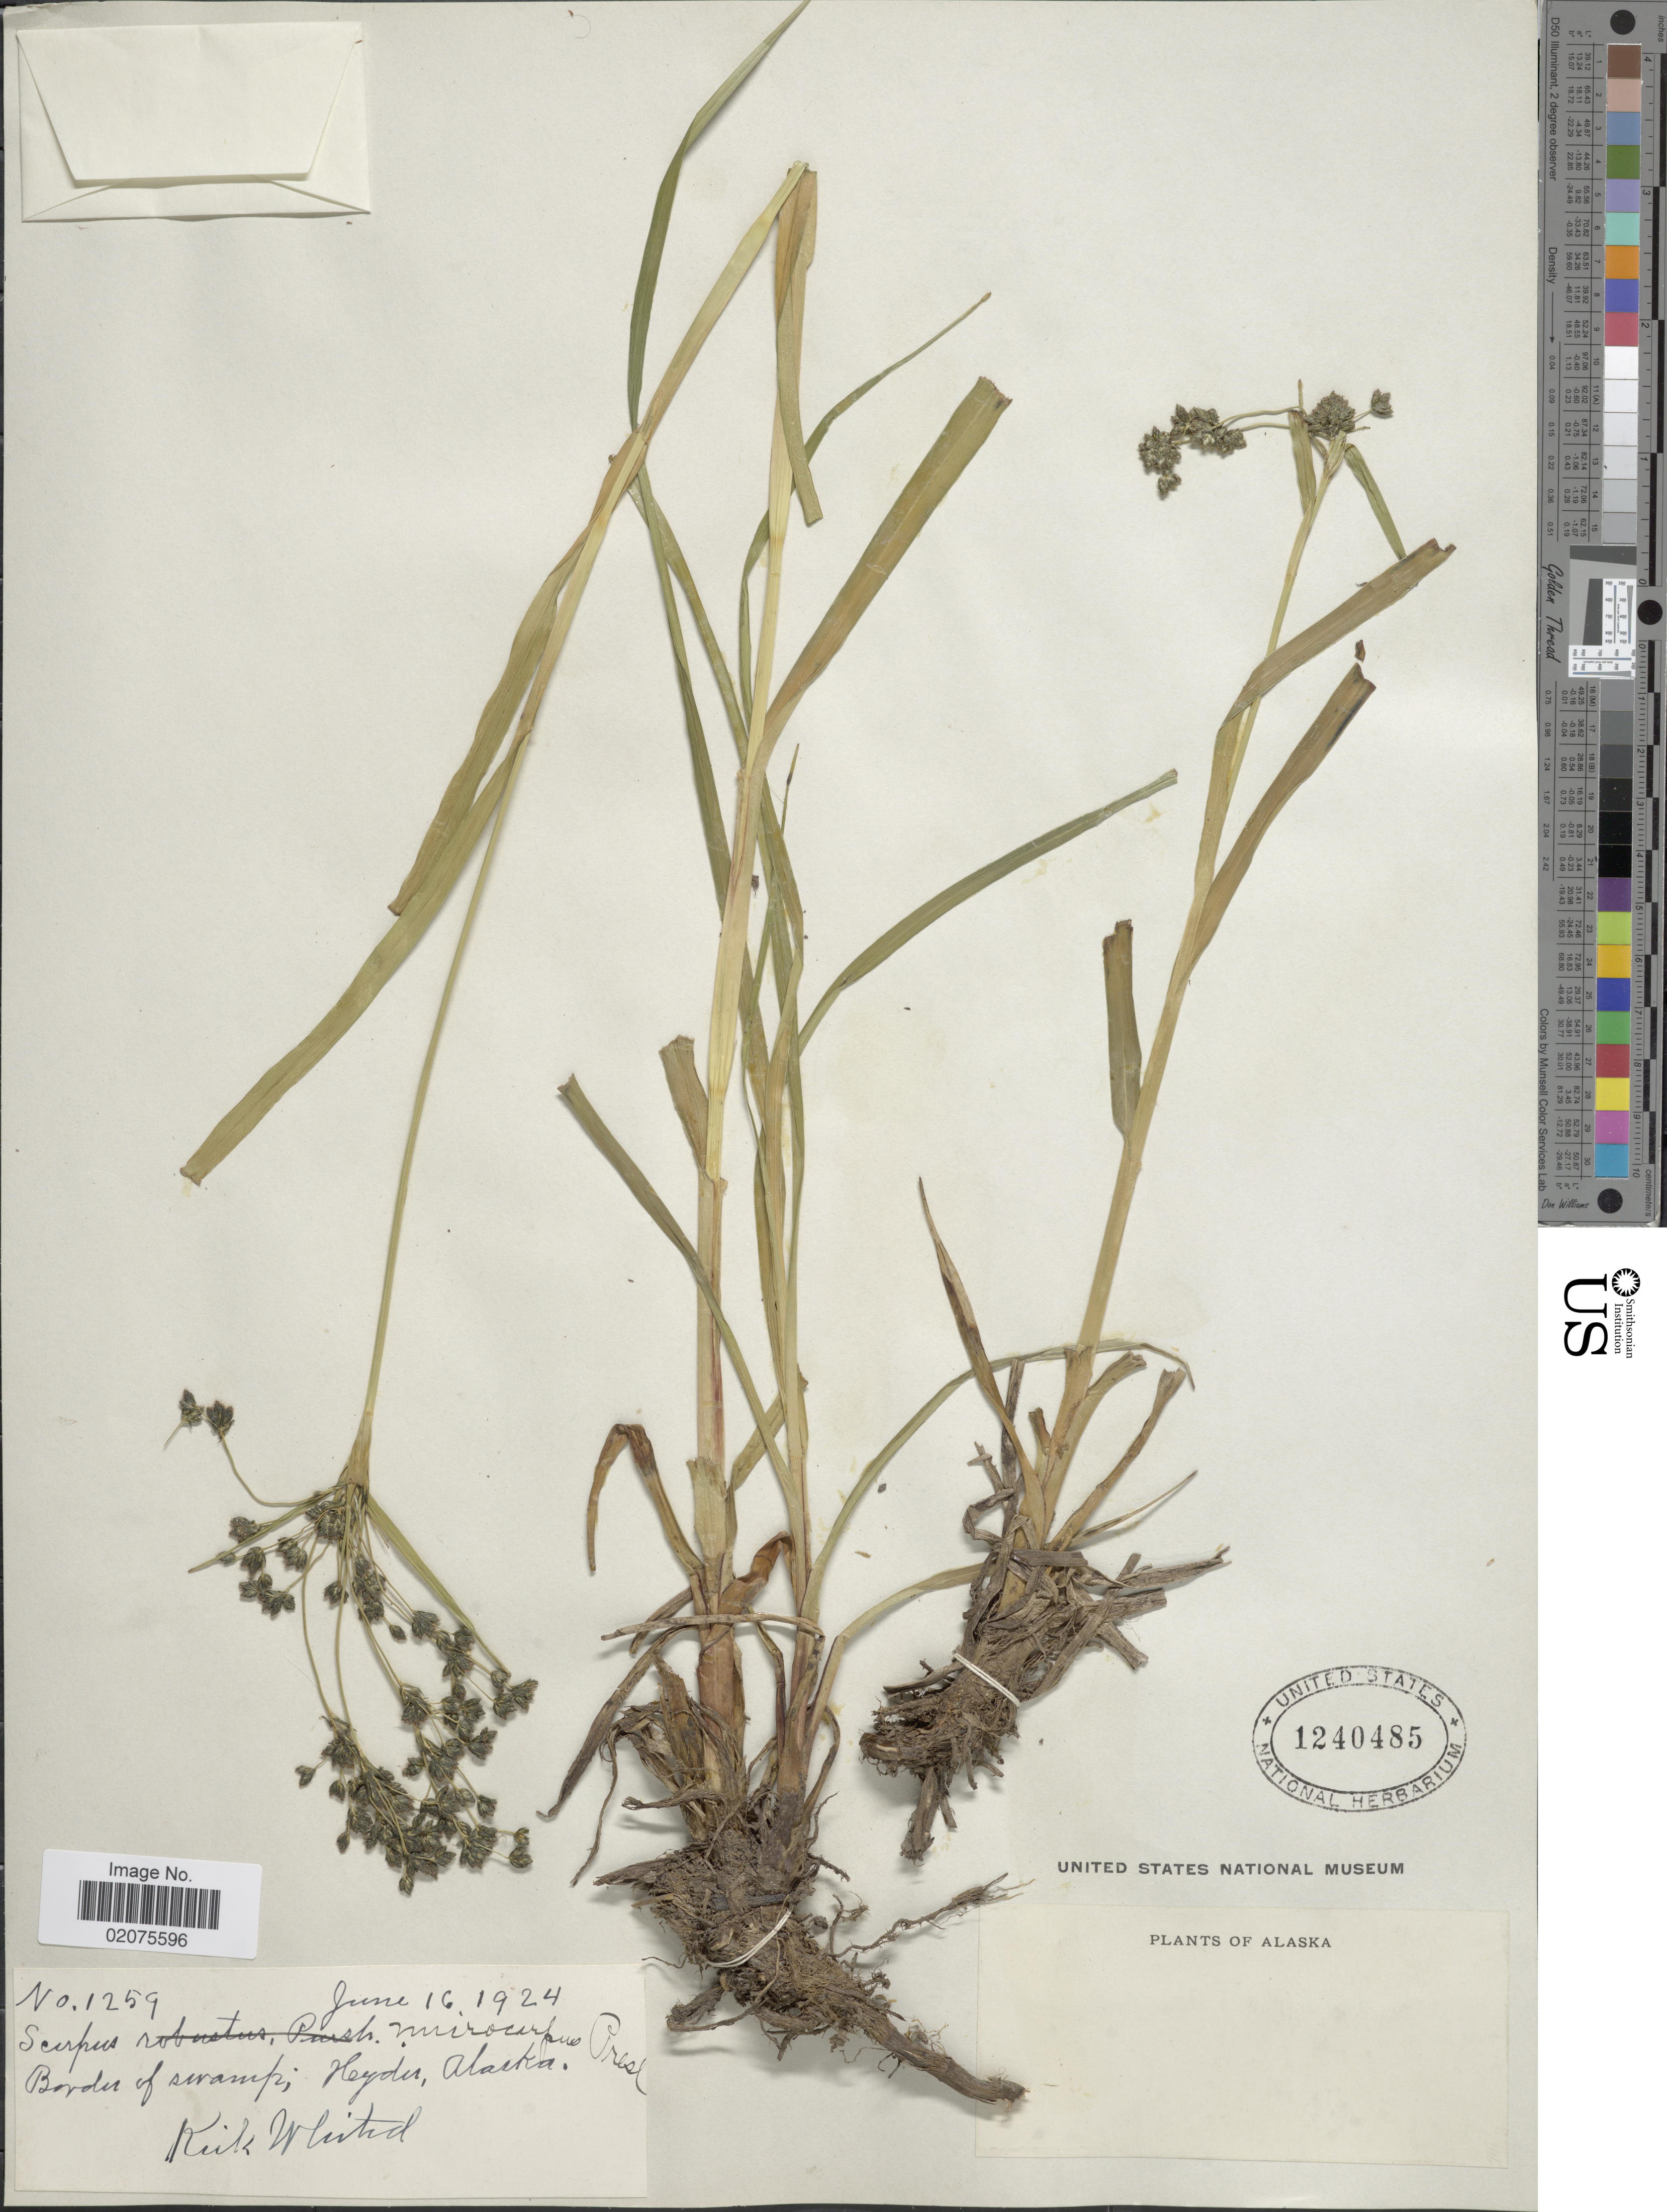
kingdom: Plantae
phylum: Tracheophyta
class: Liliopsida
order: Poales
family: Cyperaceae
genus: Scirpus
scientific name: Scirpus microcarpus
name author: J. Presl & C. Presl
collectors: K. Whited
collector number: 1259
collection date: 1924-06-16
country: United States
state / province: Alaska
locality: Border of swamps; Hyder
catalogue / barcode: US 1240485